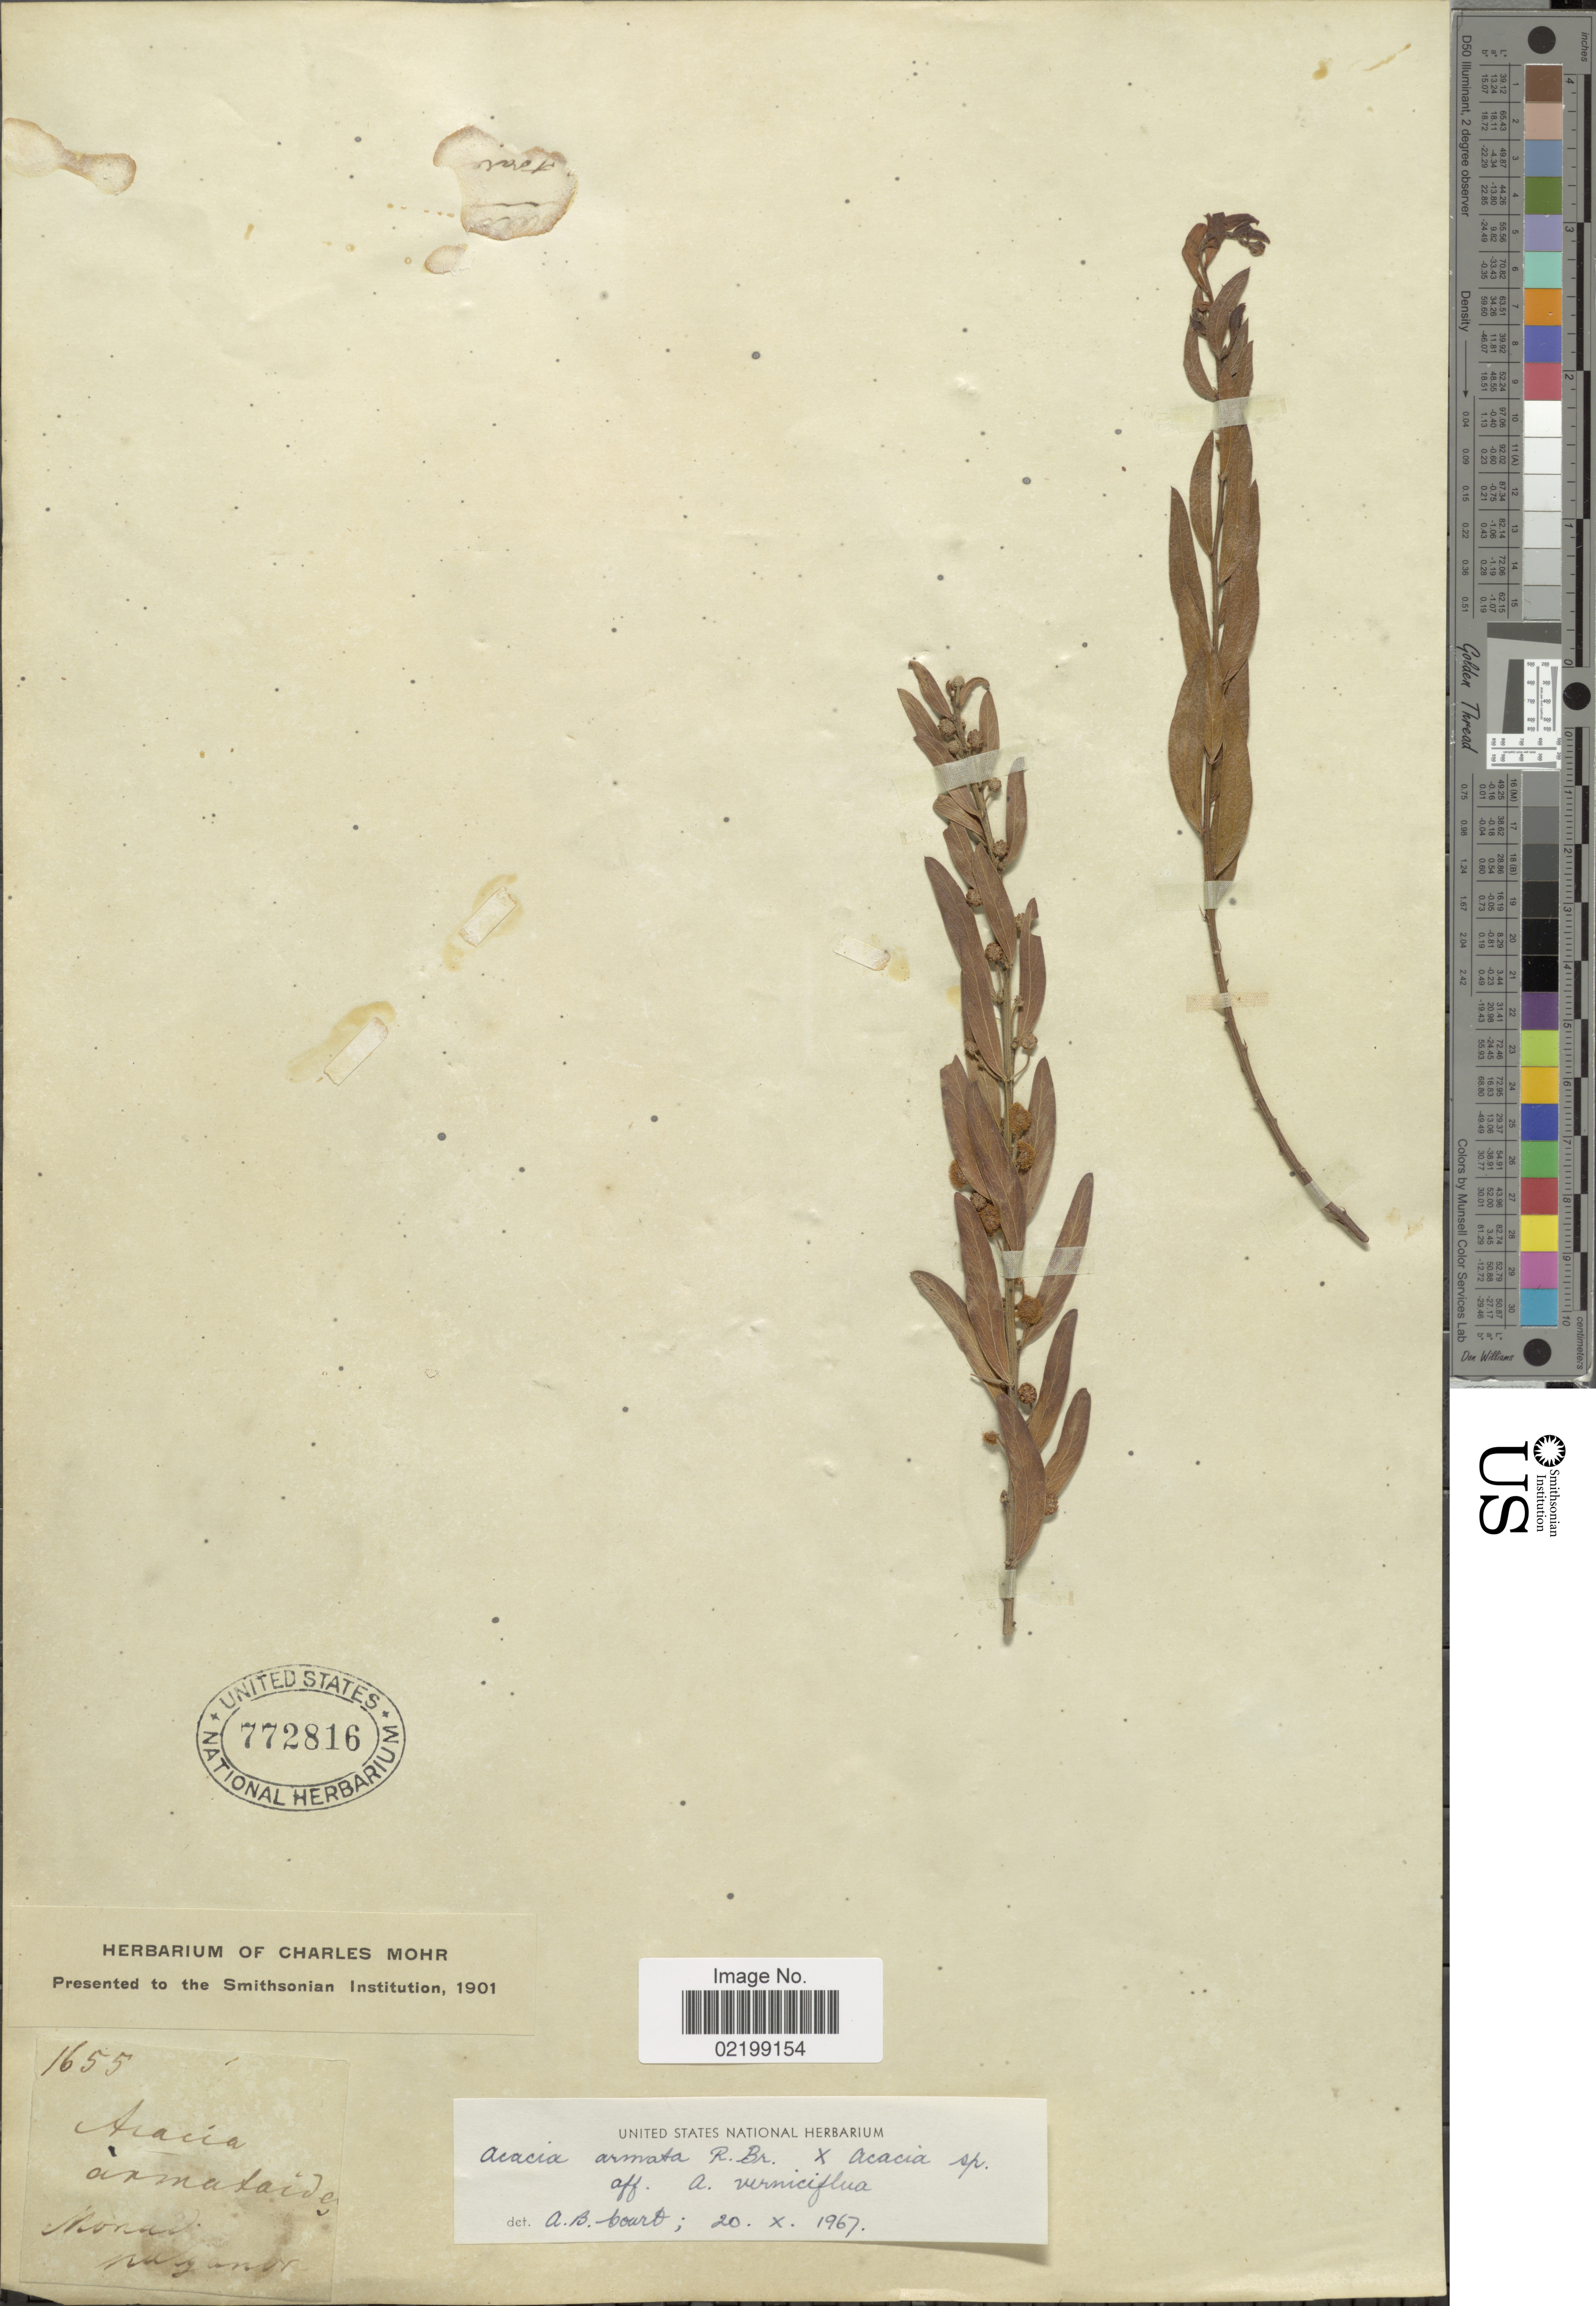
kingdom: Plantae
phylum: Tracheophyta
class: Magnoliopsida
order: Fabales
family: Fabaceae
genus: Acacia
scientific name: Acacia paradoxa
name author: Chiov.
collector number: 1655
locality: Monad [interpreted]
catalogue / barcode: US 772816